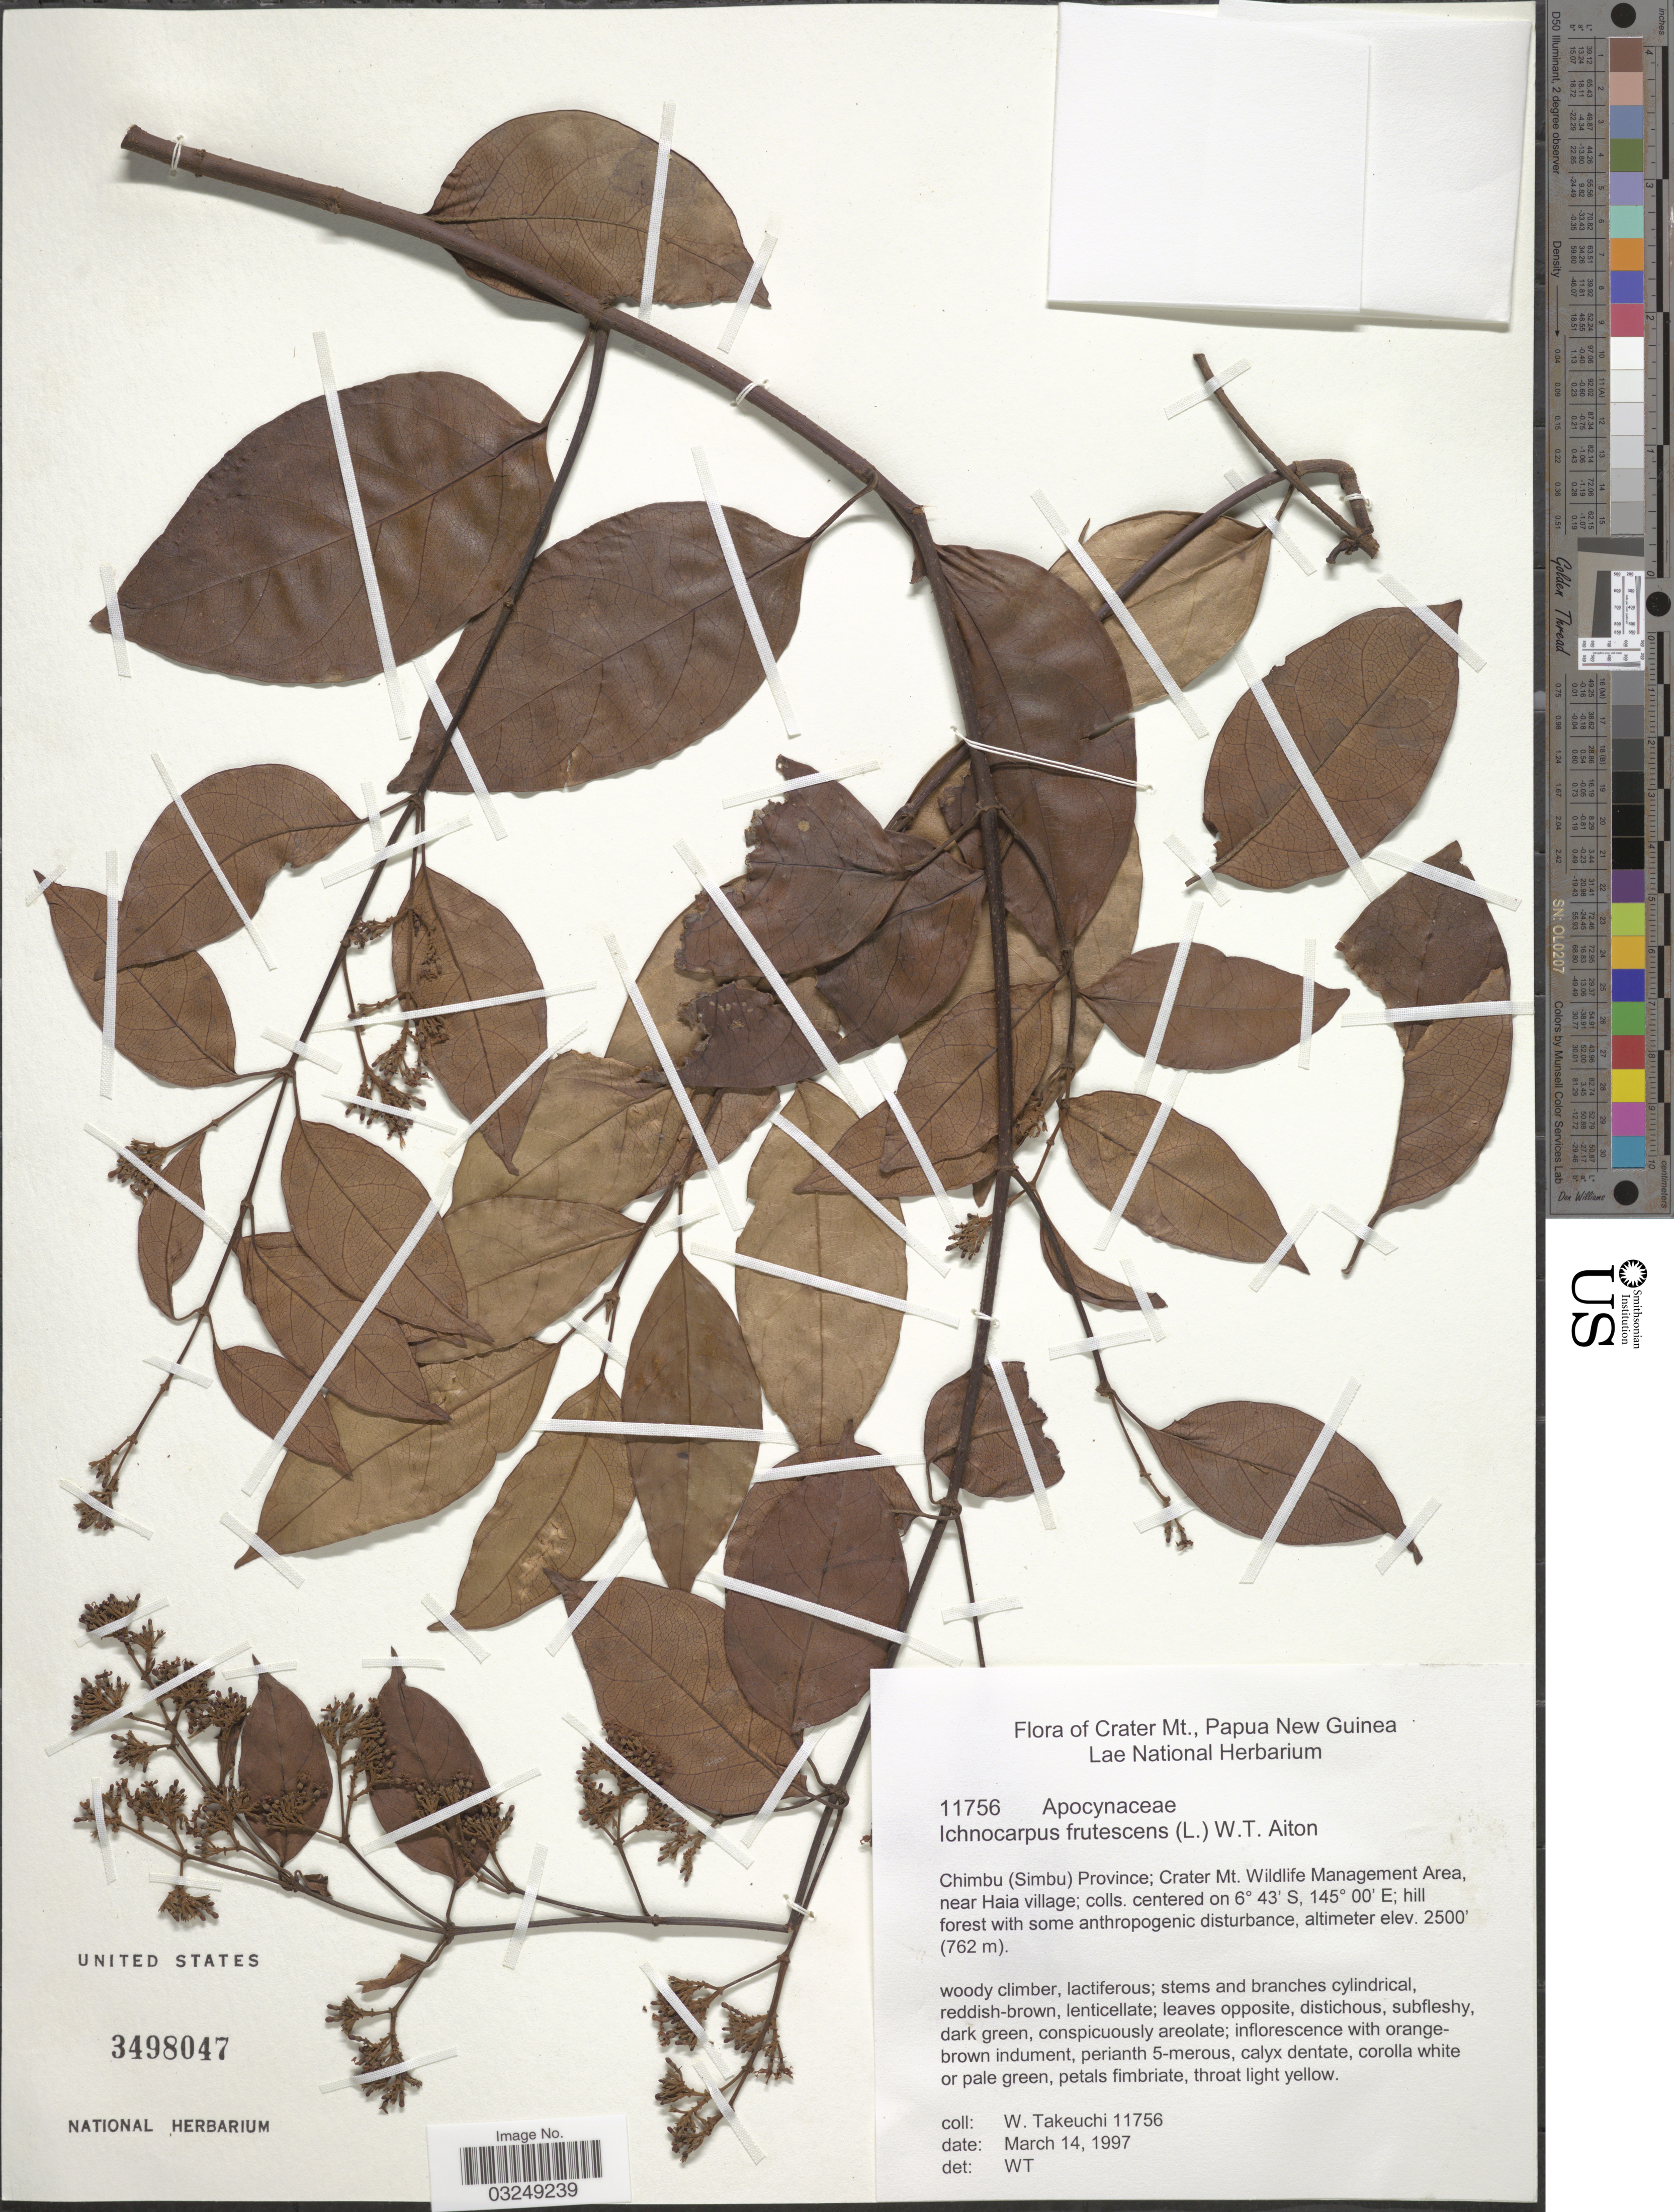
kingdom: Plantae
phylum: Tracheophyta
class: Magnoliopsida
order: Gentianales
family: Apocynaceae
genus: Ichnocarpus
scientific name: Ichnocarpus frutescens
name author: (L.) W.T. Aiton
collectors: W. Takeuchi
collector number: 11756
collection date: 1997-03-14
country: Papua New Guinea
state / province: Chimbu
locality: Crater Mt. Chimbu (Simbu) Province; Crater Mt. Wildlife Management Area, near Haia village.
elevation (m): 762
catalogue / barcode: US 3498047